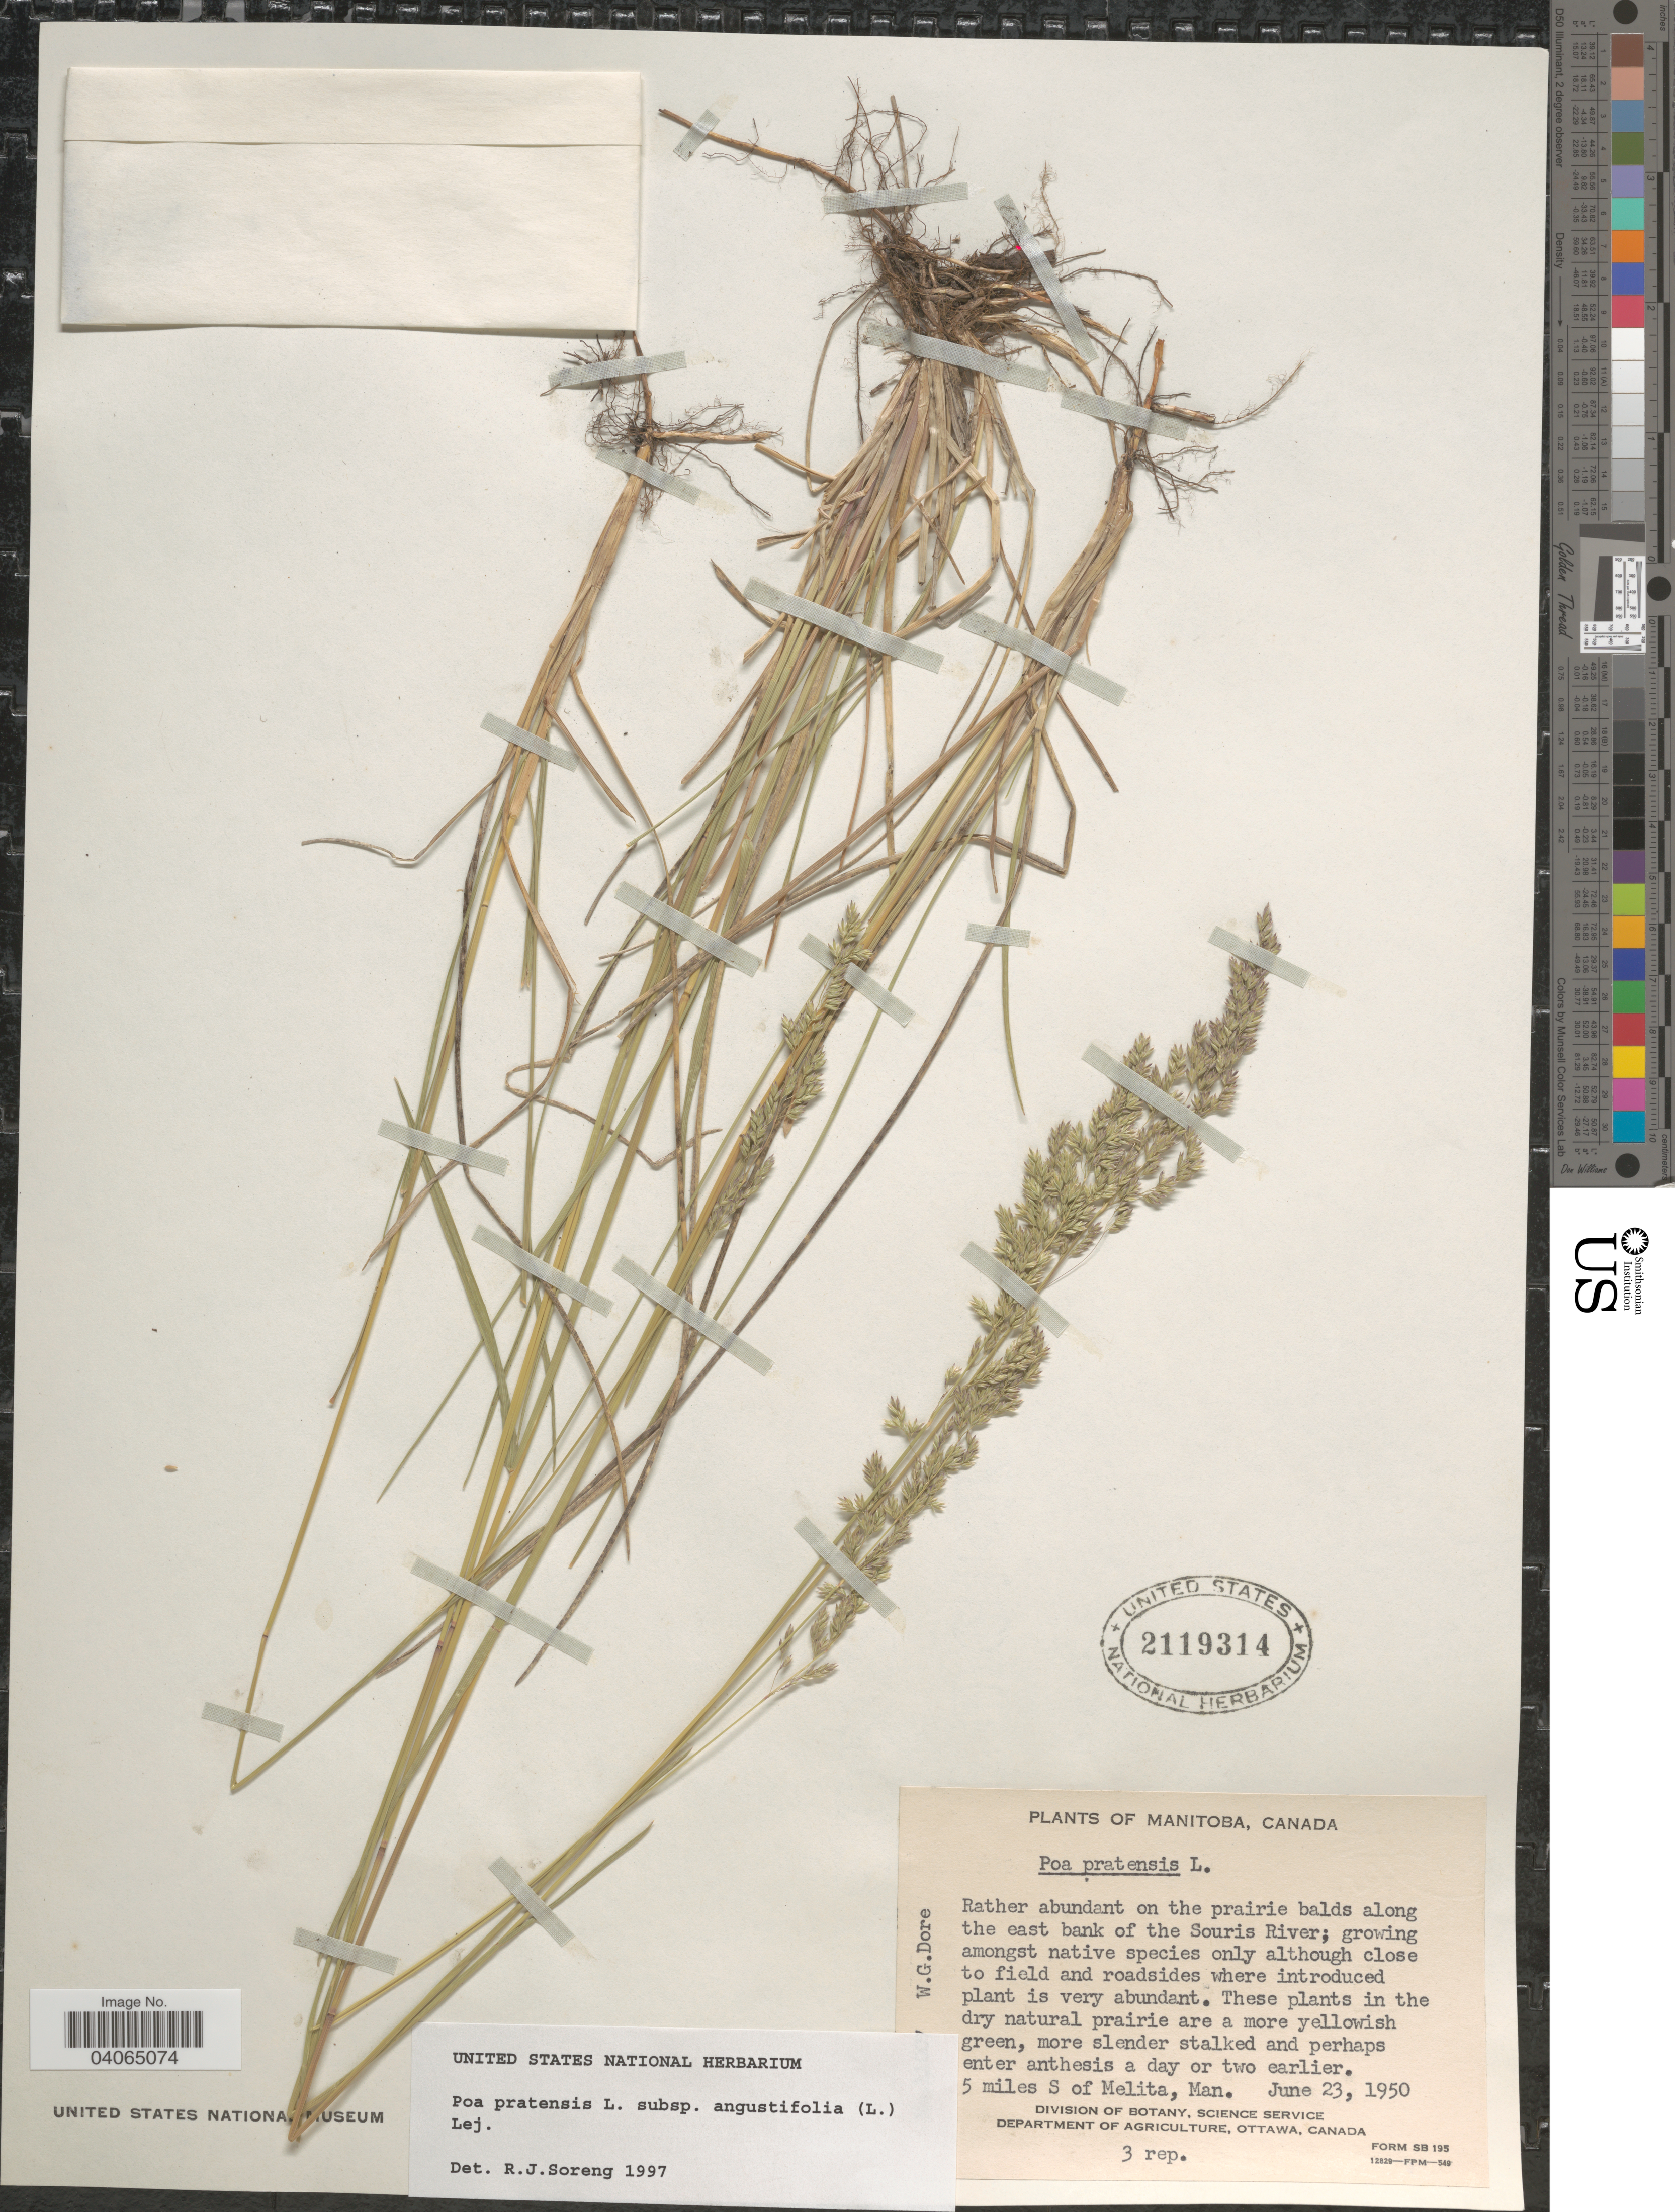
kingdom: Plantae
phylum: Tracheophyta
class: Liliopsida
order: Poales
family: Poaceae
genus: Poa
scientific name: Poa pratensis subsp. angustifolia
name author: (L.) Lej.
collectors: W. Dore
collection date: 1950-06-23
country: Canada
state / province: Manitoba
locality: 5 miles S of Melita.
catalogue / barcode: US 2119314